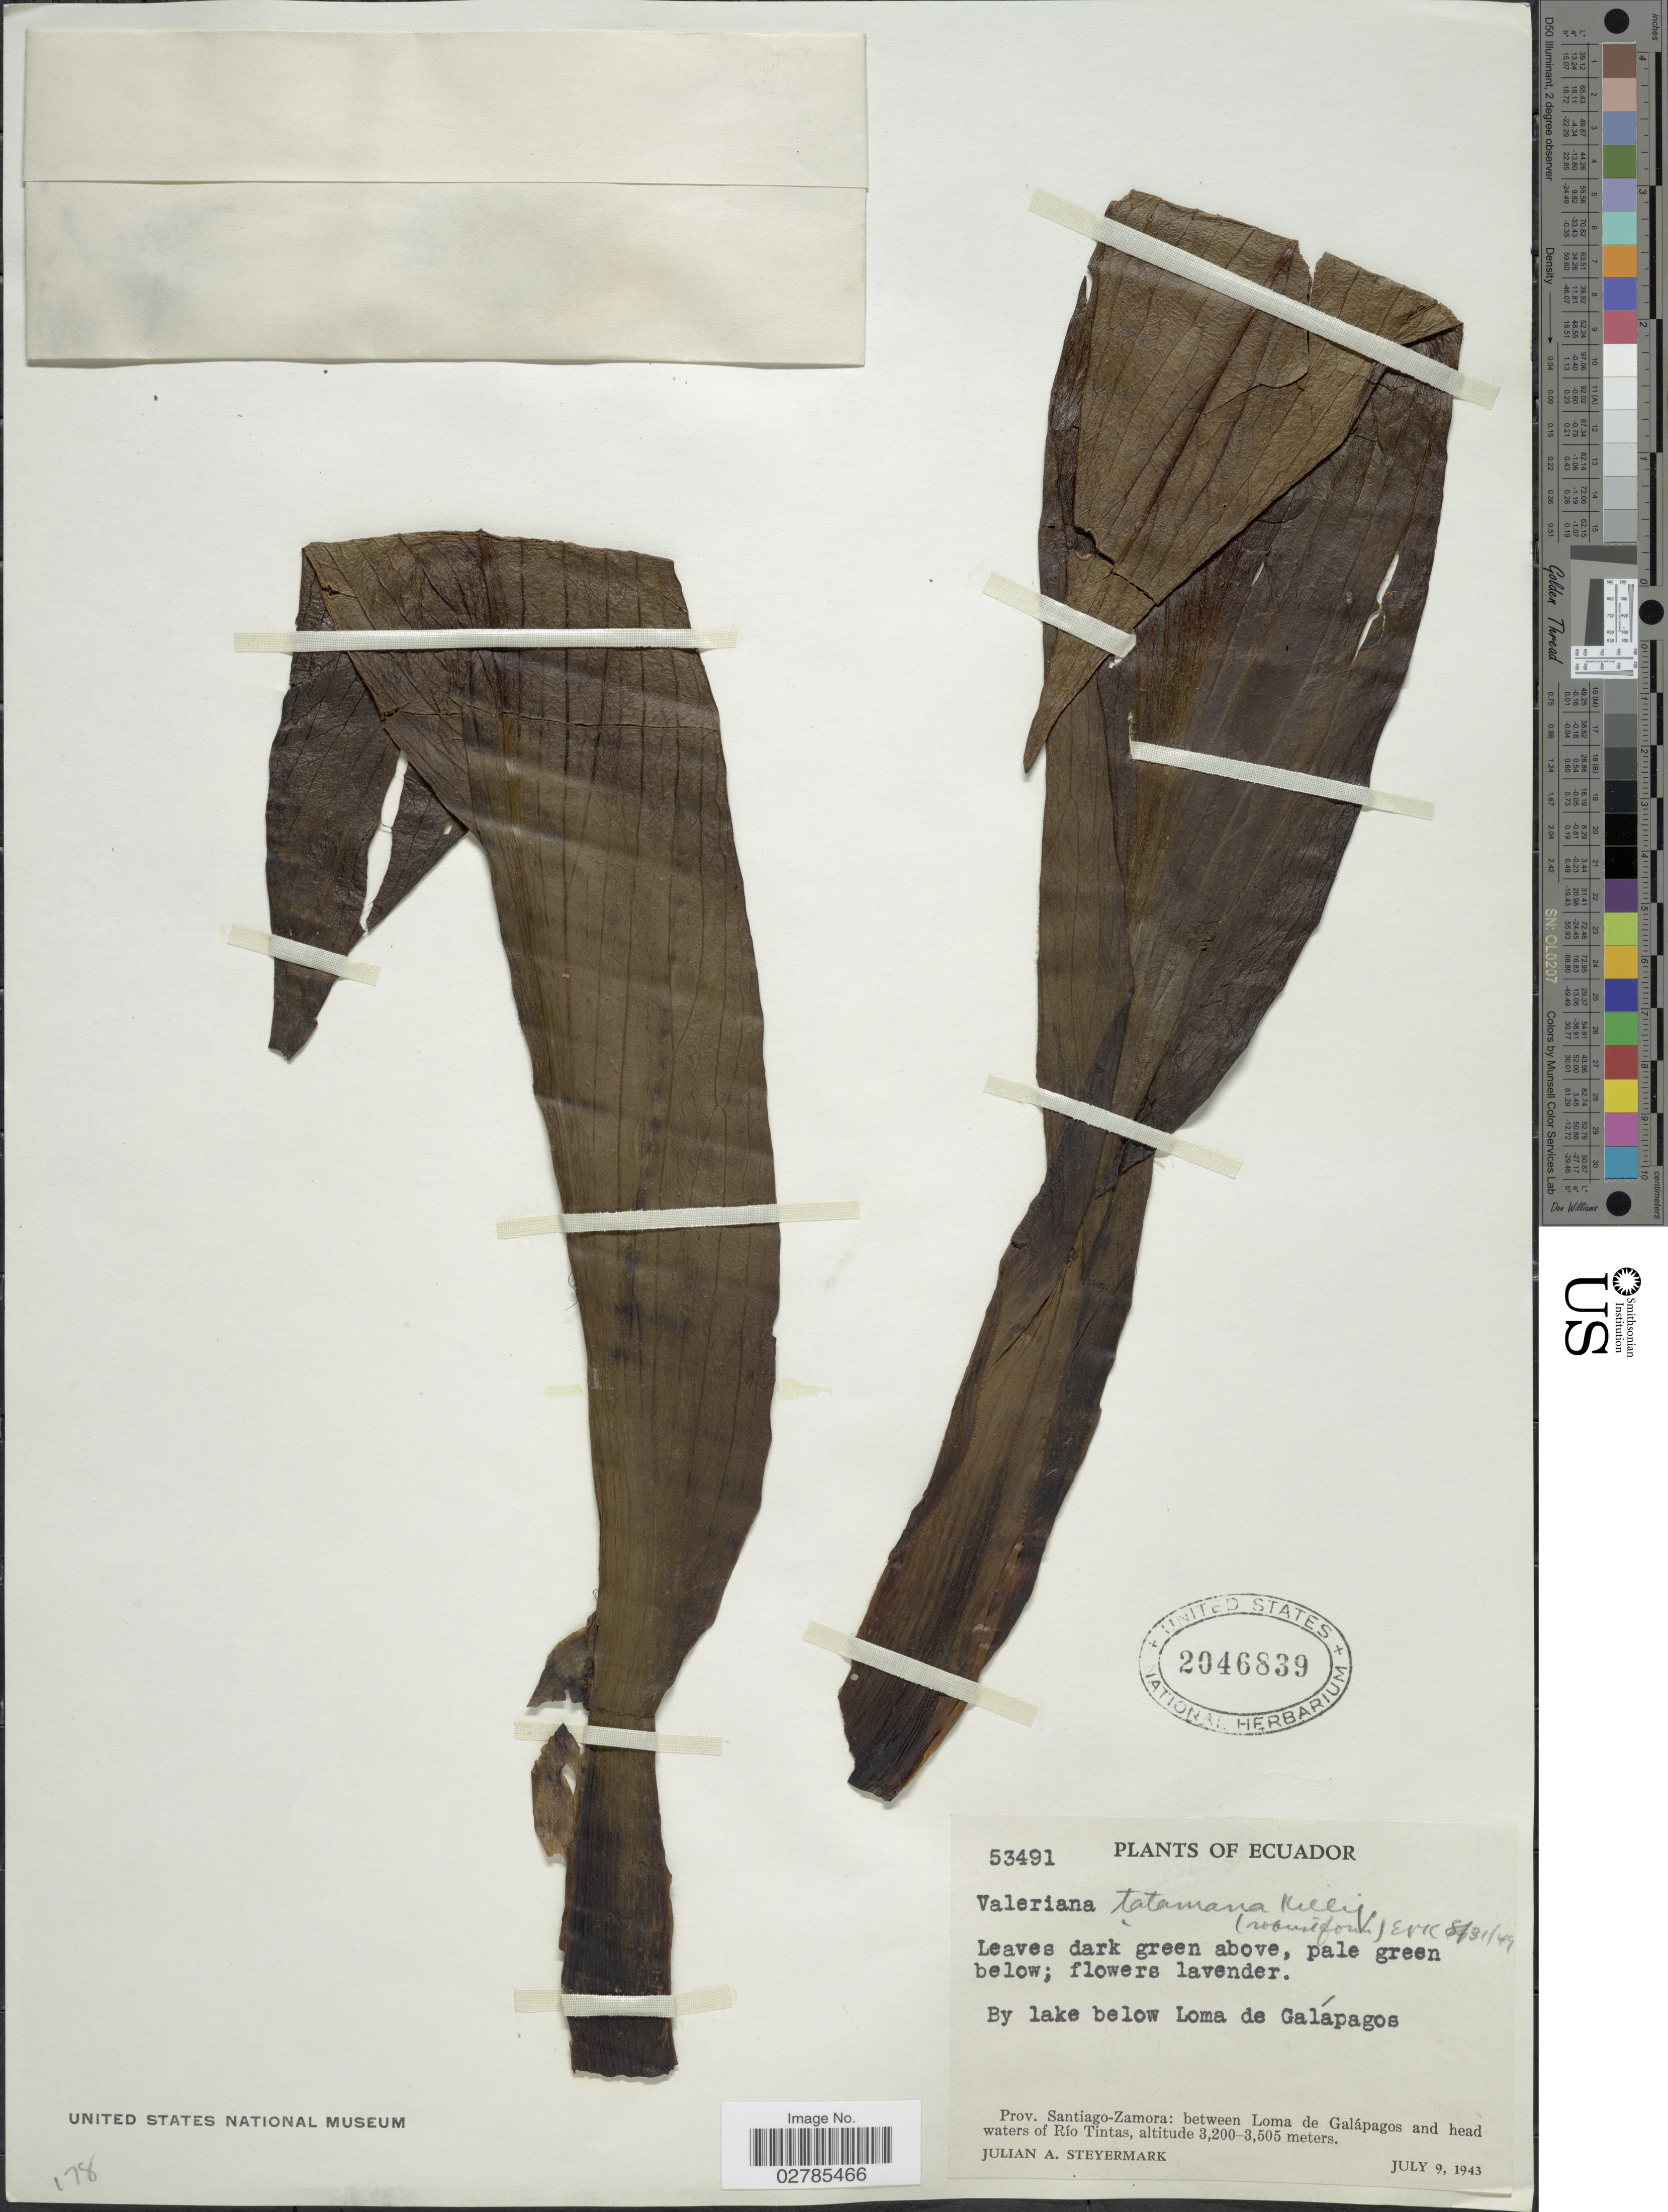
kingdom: Plantae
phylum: Tracheophyta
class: Magnoliopsida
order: Dipsacales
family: Caprifoliaceae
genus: Valeriana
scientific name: Valeriana tatamana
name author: Killip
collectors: J. Steyermark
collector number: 53491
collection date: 1943-07-09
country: Ecuador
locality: By lake below Loma de Galápagos. Prov. Santiago-Zamora: between Loma de Galápagos and head waters of Río Tintas.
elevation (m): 3200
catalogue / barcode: US 2046839